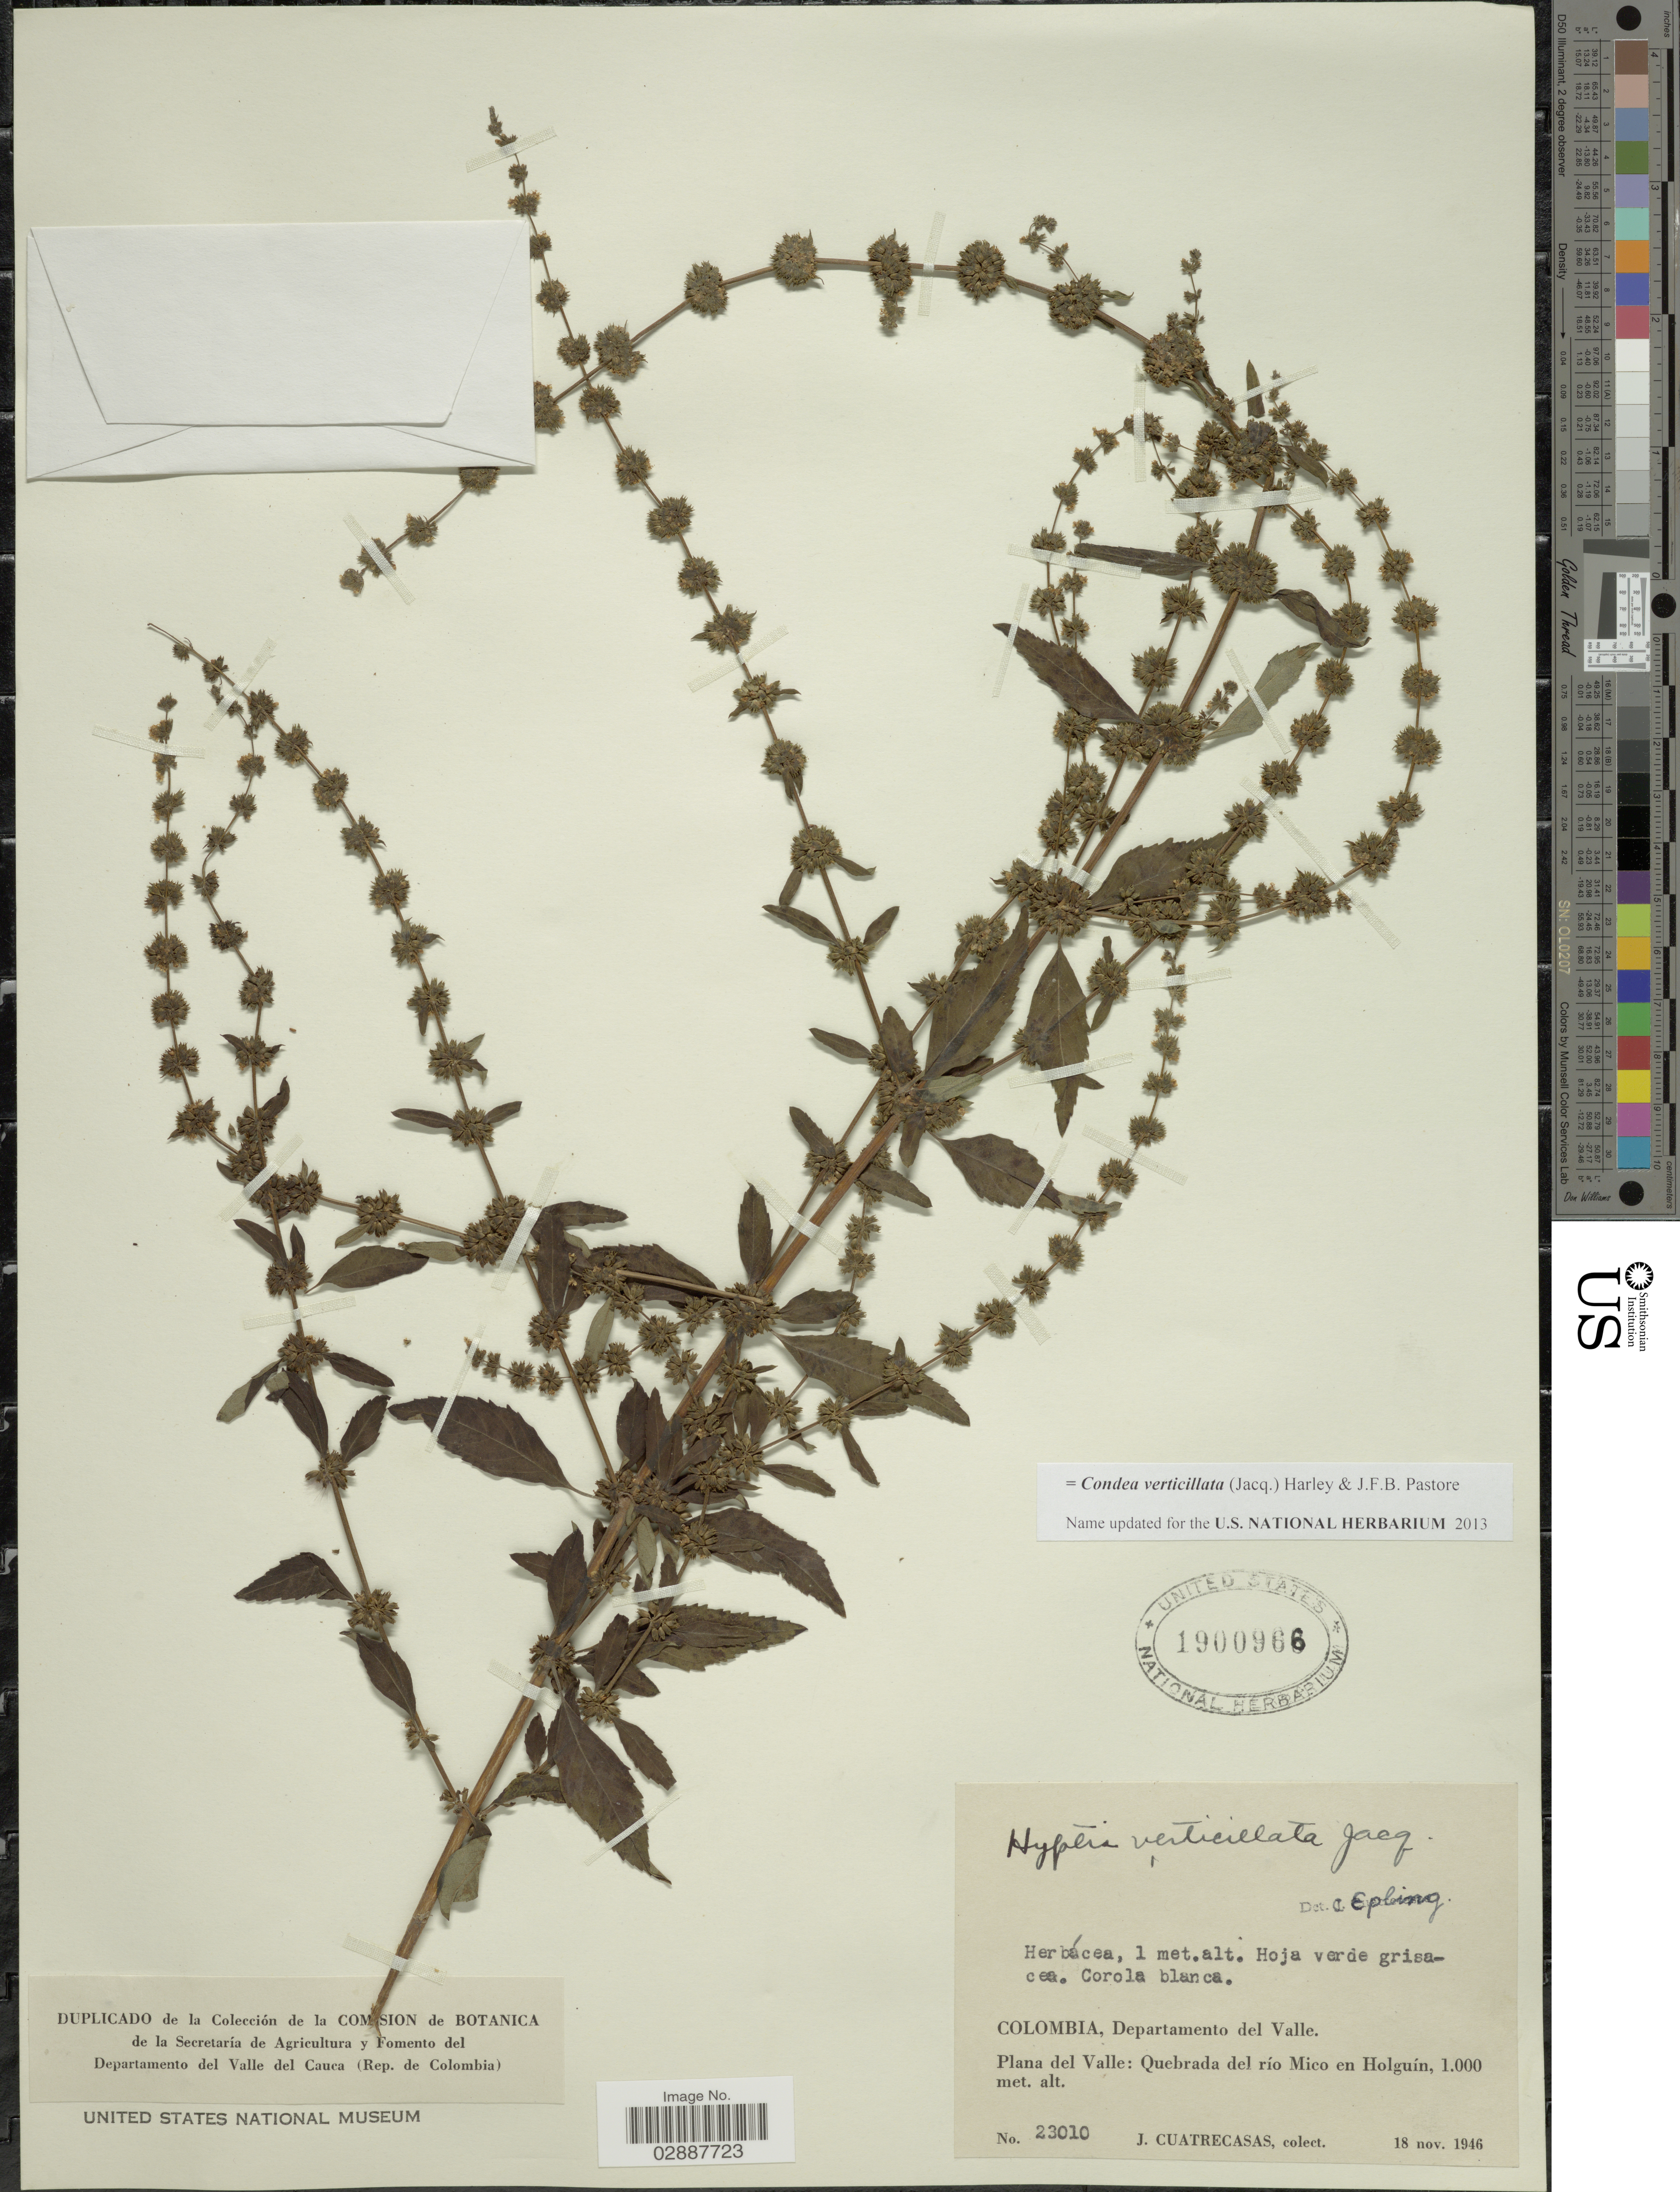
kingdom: Plantae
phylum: Tracheophyta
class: Magnoliopsida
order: Lamiales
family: Lamiaceae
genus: Condea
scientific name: Condea verticillata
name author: (Jacq.) Harley & J.F.B. Pastore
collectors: J. Cuatrecasas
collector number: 23010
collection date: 1946-11-18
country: Colombia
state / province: Valle del Cauca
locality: Departamento del Valle. Plana del Valle: Quebrada del río Mico en Holguín.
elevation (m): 1000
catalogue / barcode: US 1900966